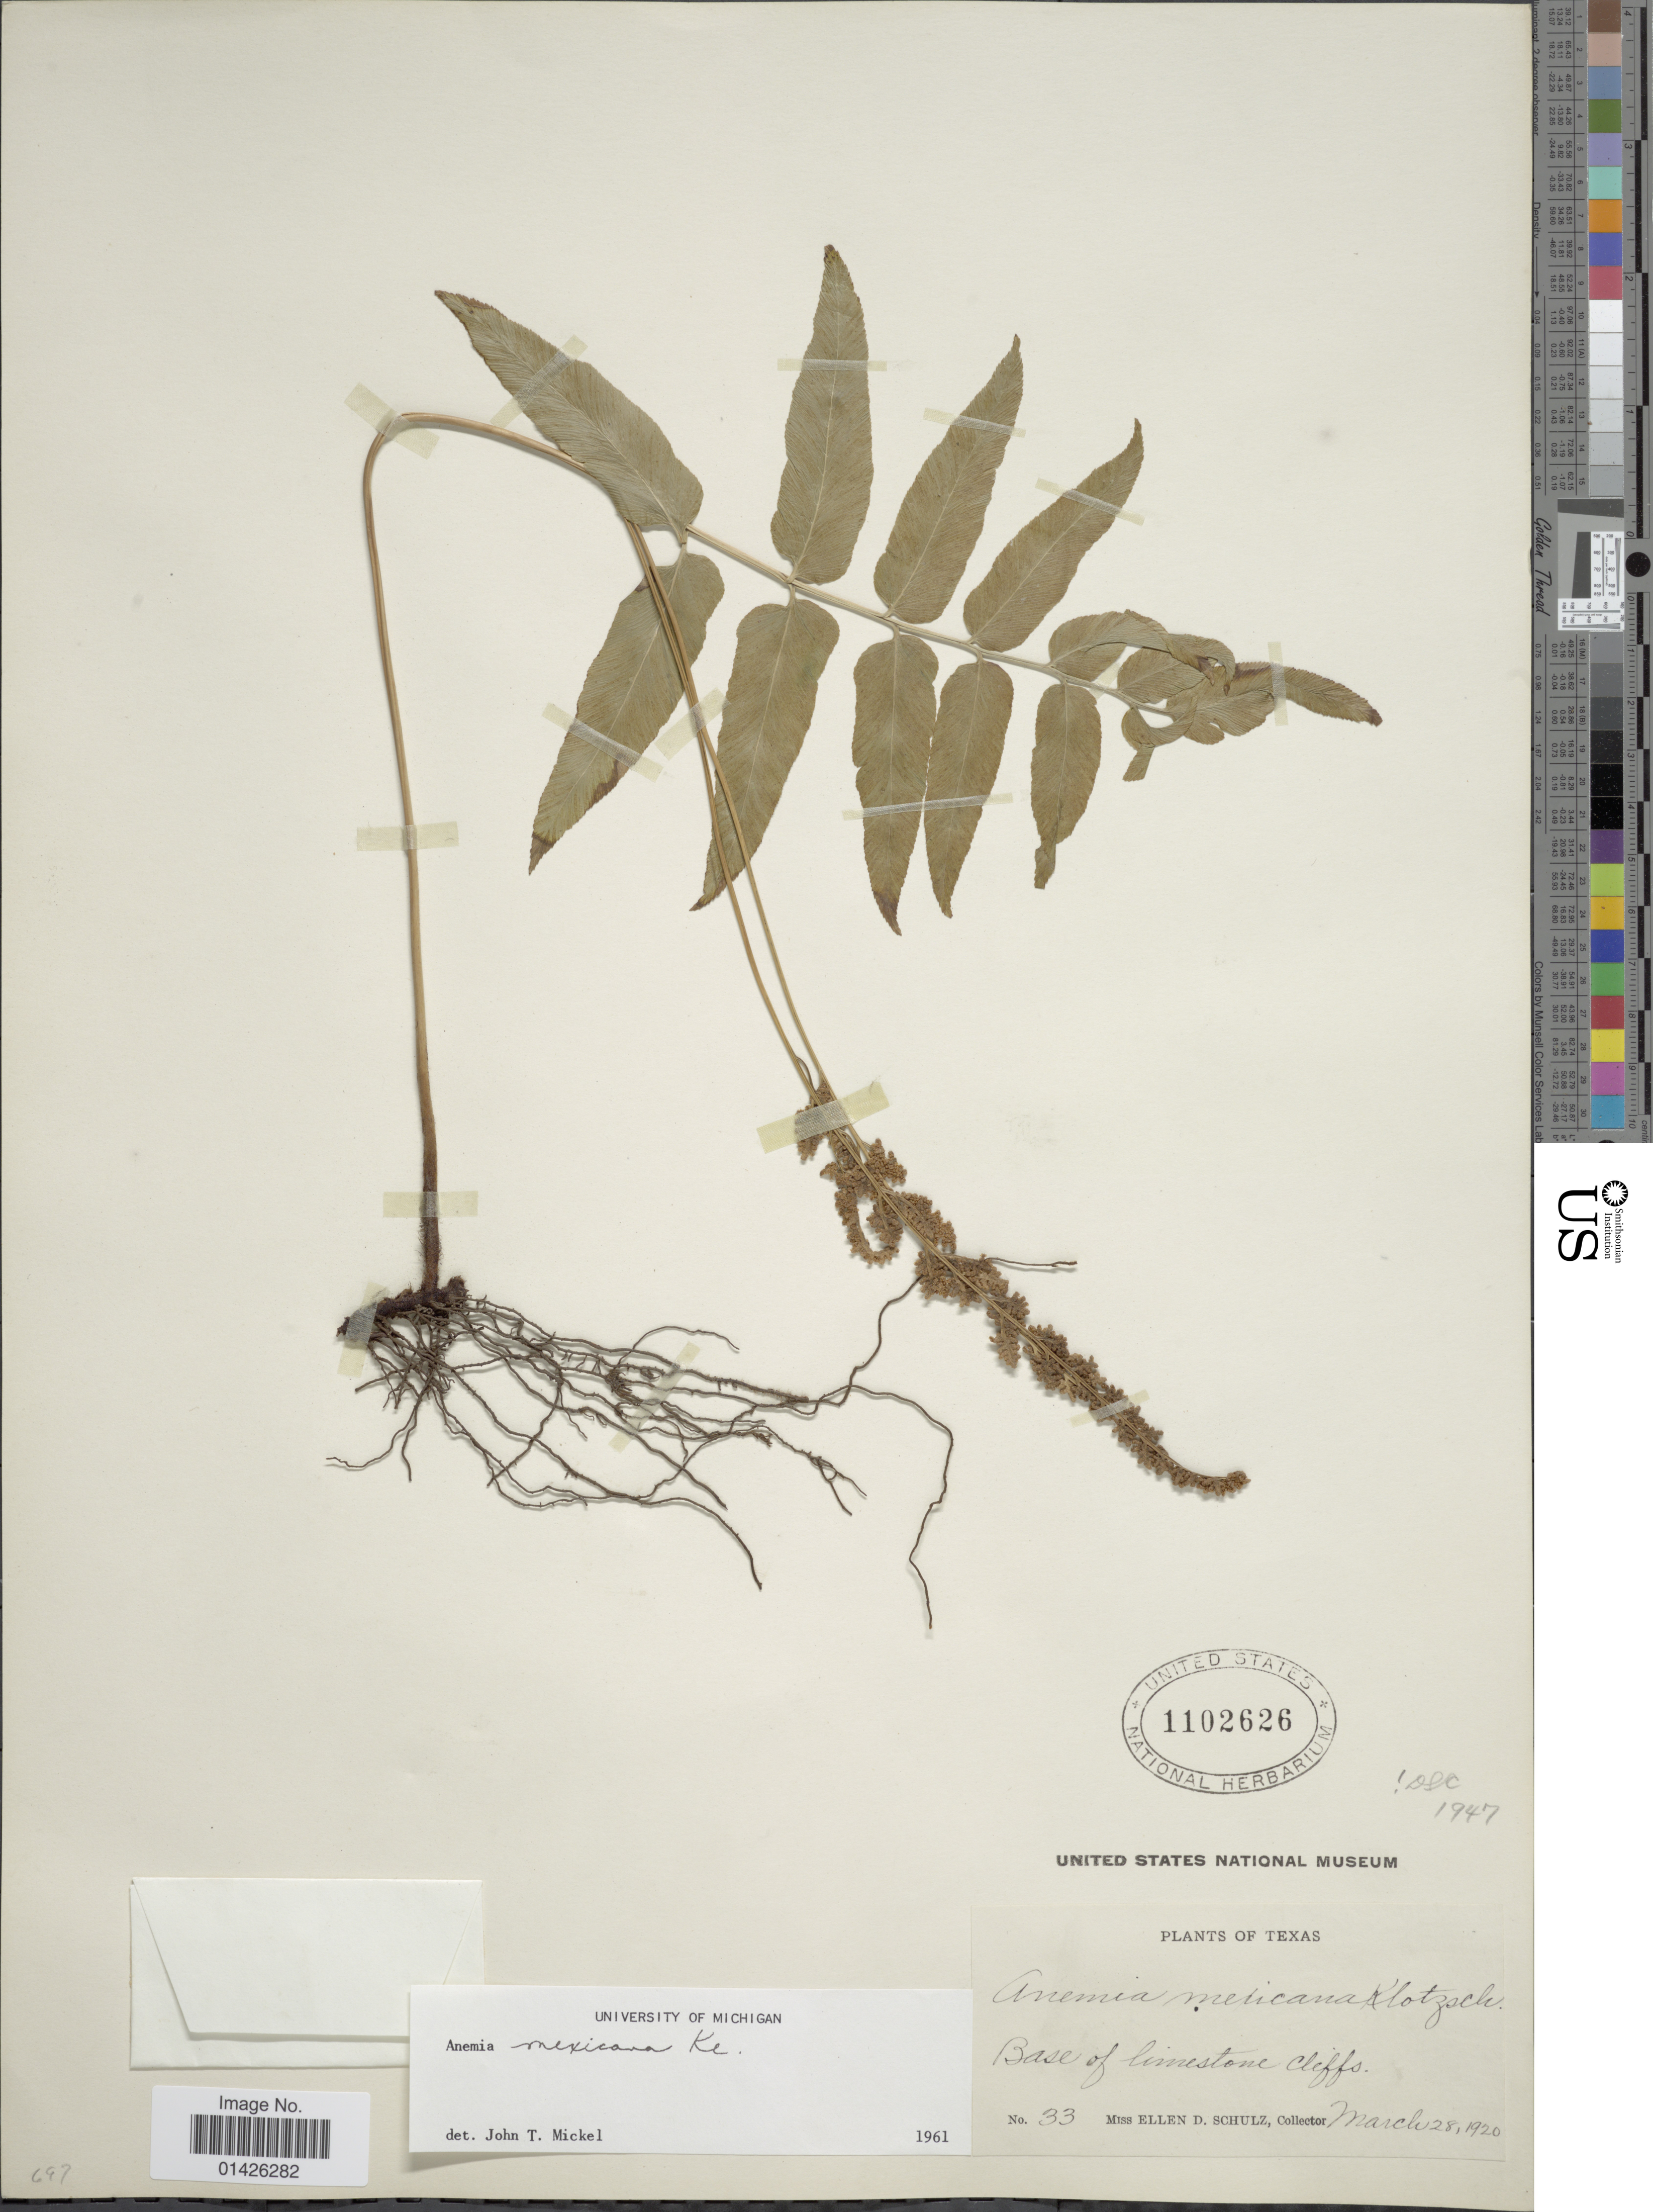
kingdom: Plantae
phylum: Tracheophyta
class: Polypodiopsida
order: Schizaeales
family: Anemiaceae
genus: Anemia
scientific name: Anemia mexicana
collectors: E. D. Schulz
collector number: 33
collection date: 1920-03-28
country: United States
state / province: Texas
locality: Base of Limestone cliffs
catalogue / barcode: US 1102626